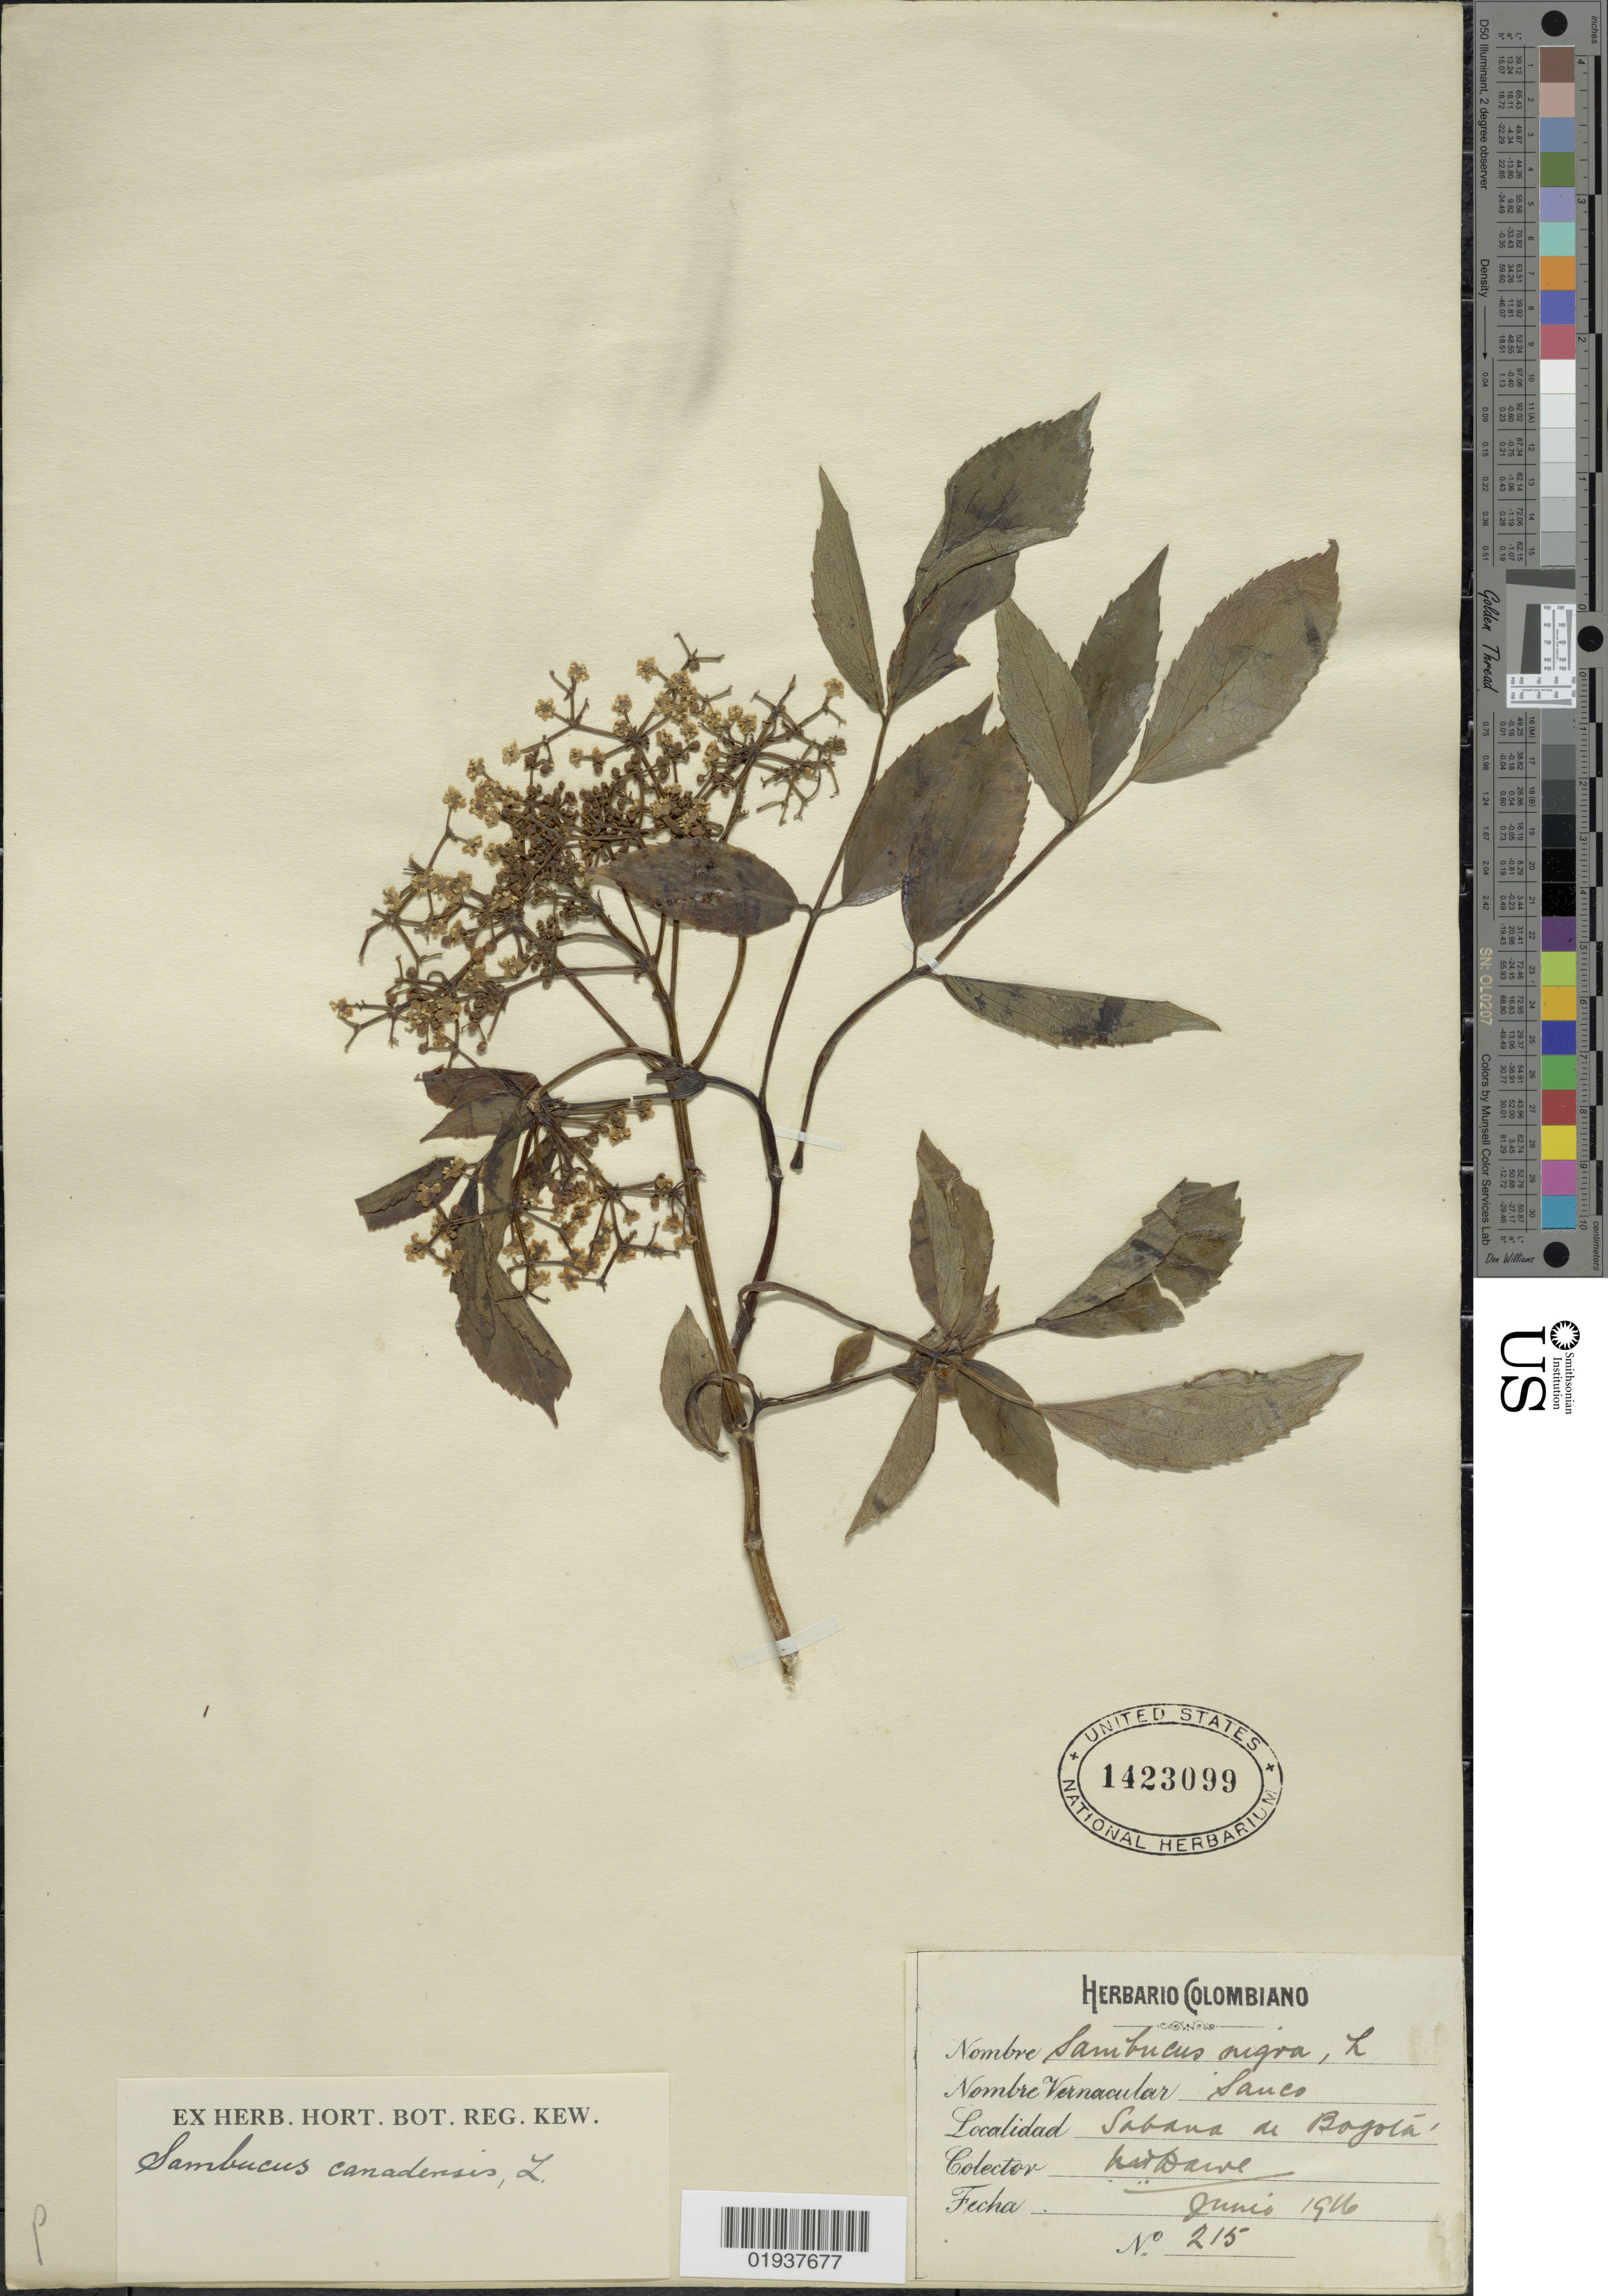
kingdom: Plantae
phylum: Tracheophyta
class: Magnoliopsida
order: Dipsacales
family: Viburnaceae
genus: Sambucus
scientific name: Sambucus canadensis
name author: L.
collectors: M. T. Dawe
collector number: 215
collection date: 1916-06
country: Colombia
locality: Sabana de Bogota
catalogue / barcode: US 1423099